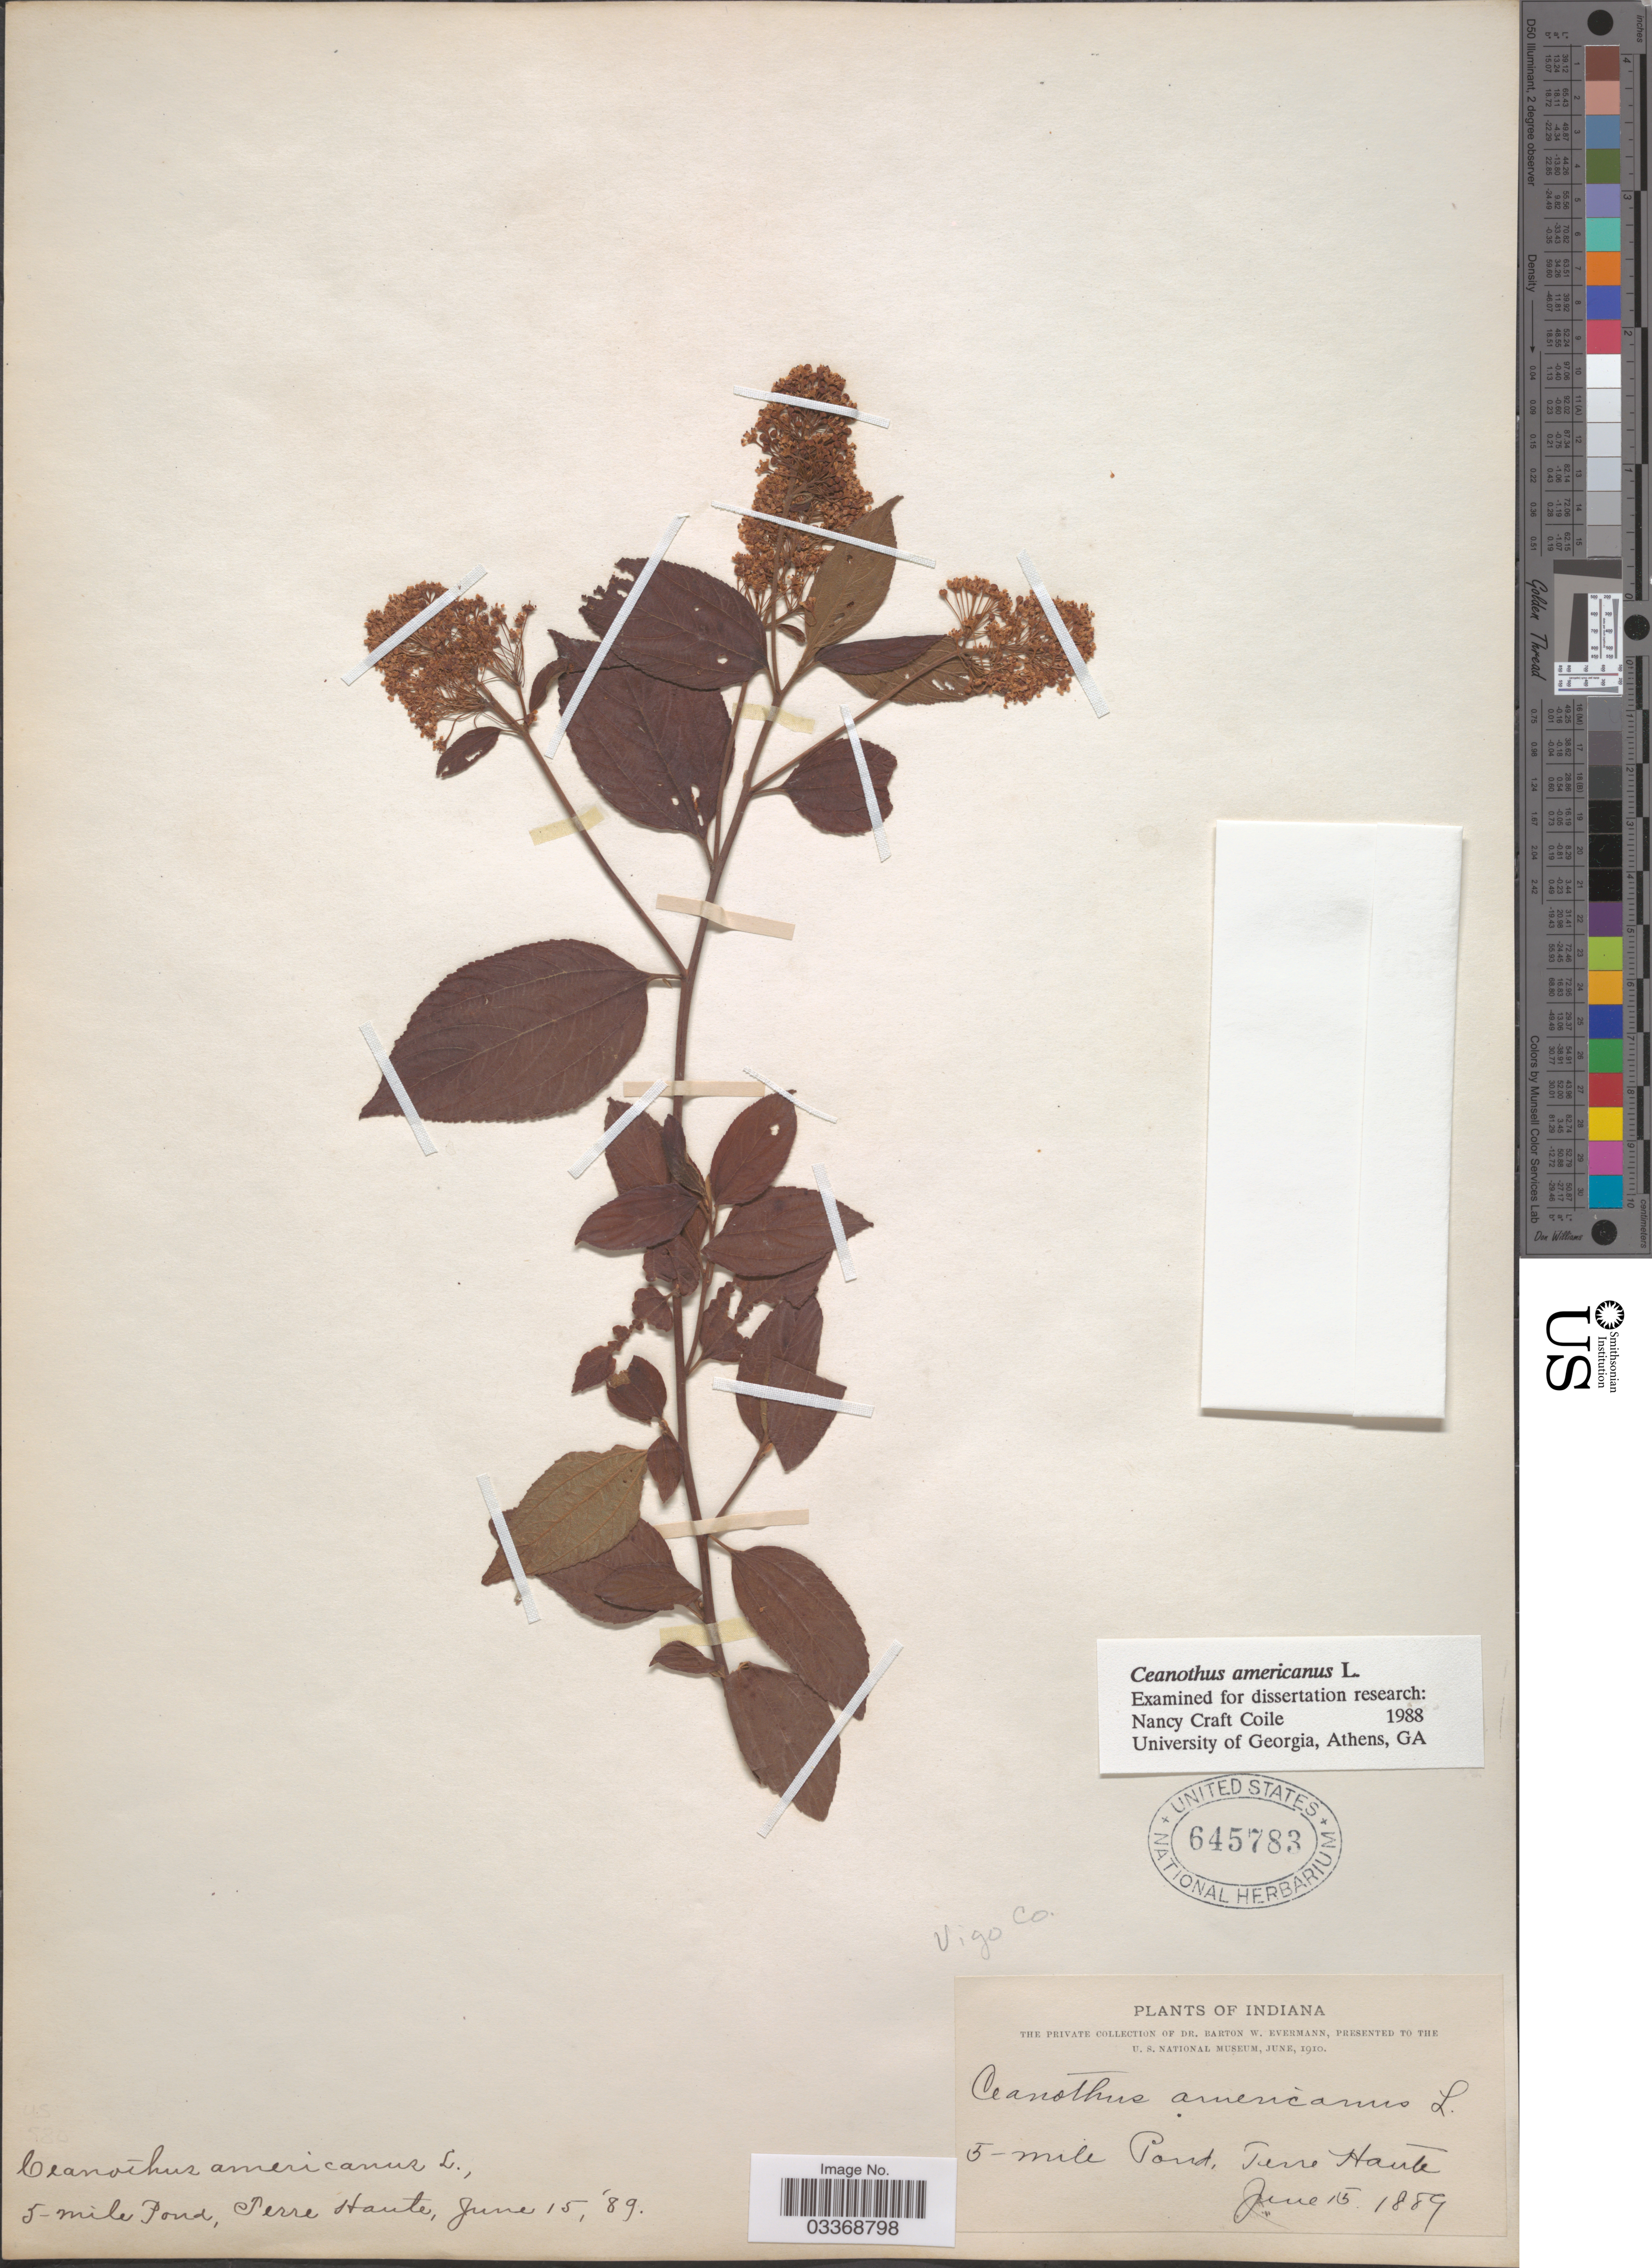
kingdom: Plantae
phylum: Tracheophyta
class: Magnoliopsida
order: Rosales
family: Rhamnaceae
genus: Ceanothus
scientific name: Ceanothus americanus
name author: L.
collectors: B. W. Evermann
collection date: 1889-06-15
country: United States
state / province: Indiana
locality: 5-mile Pond, Terre Haute, Vigo Co.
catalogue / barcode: US 645783